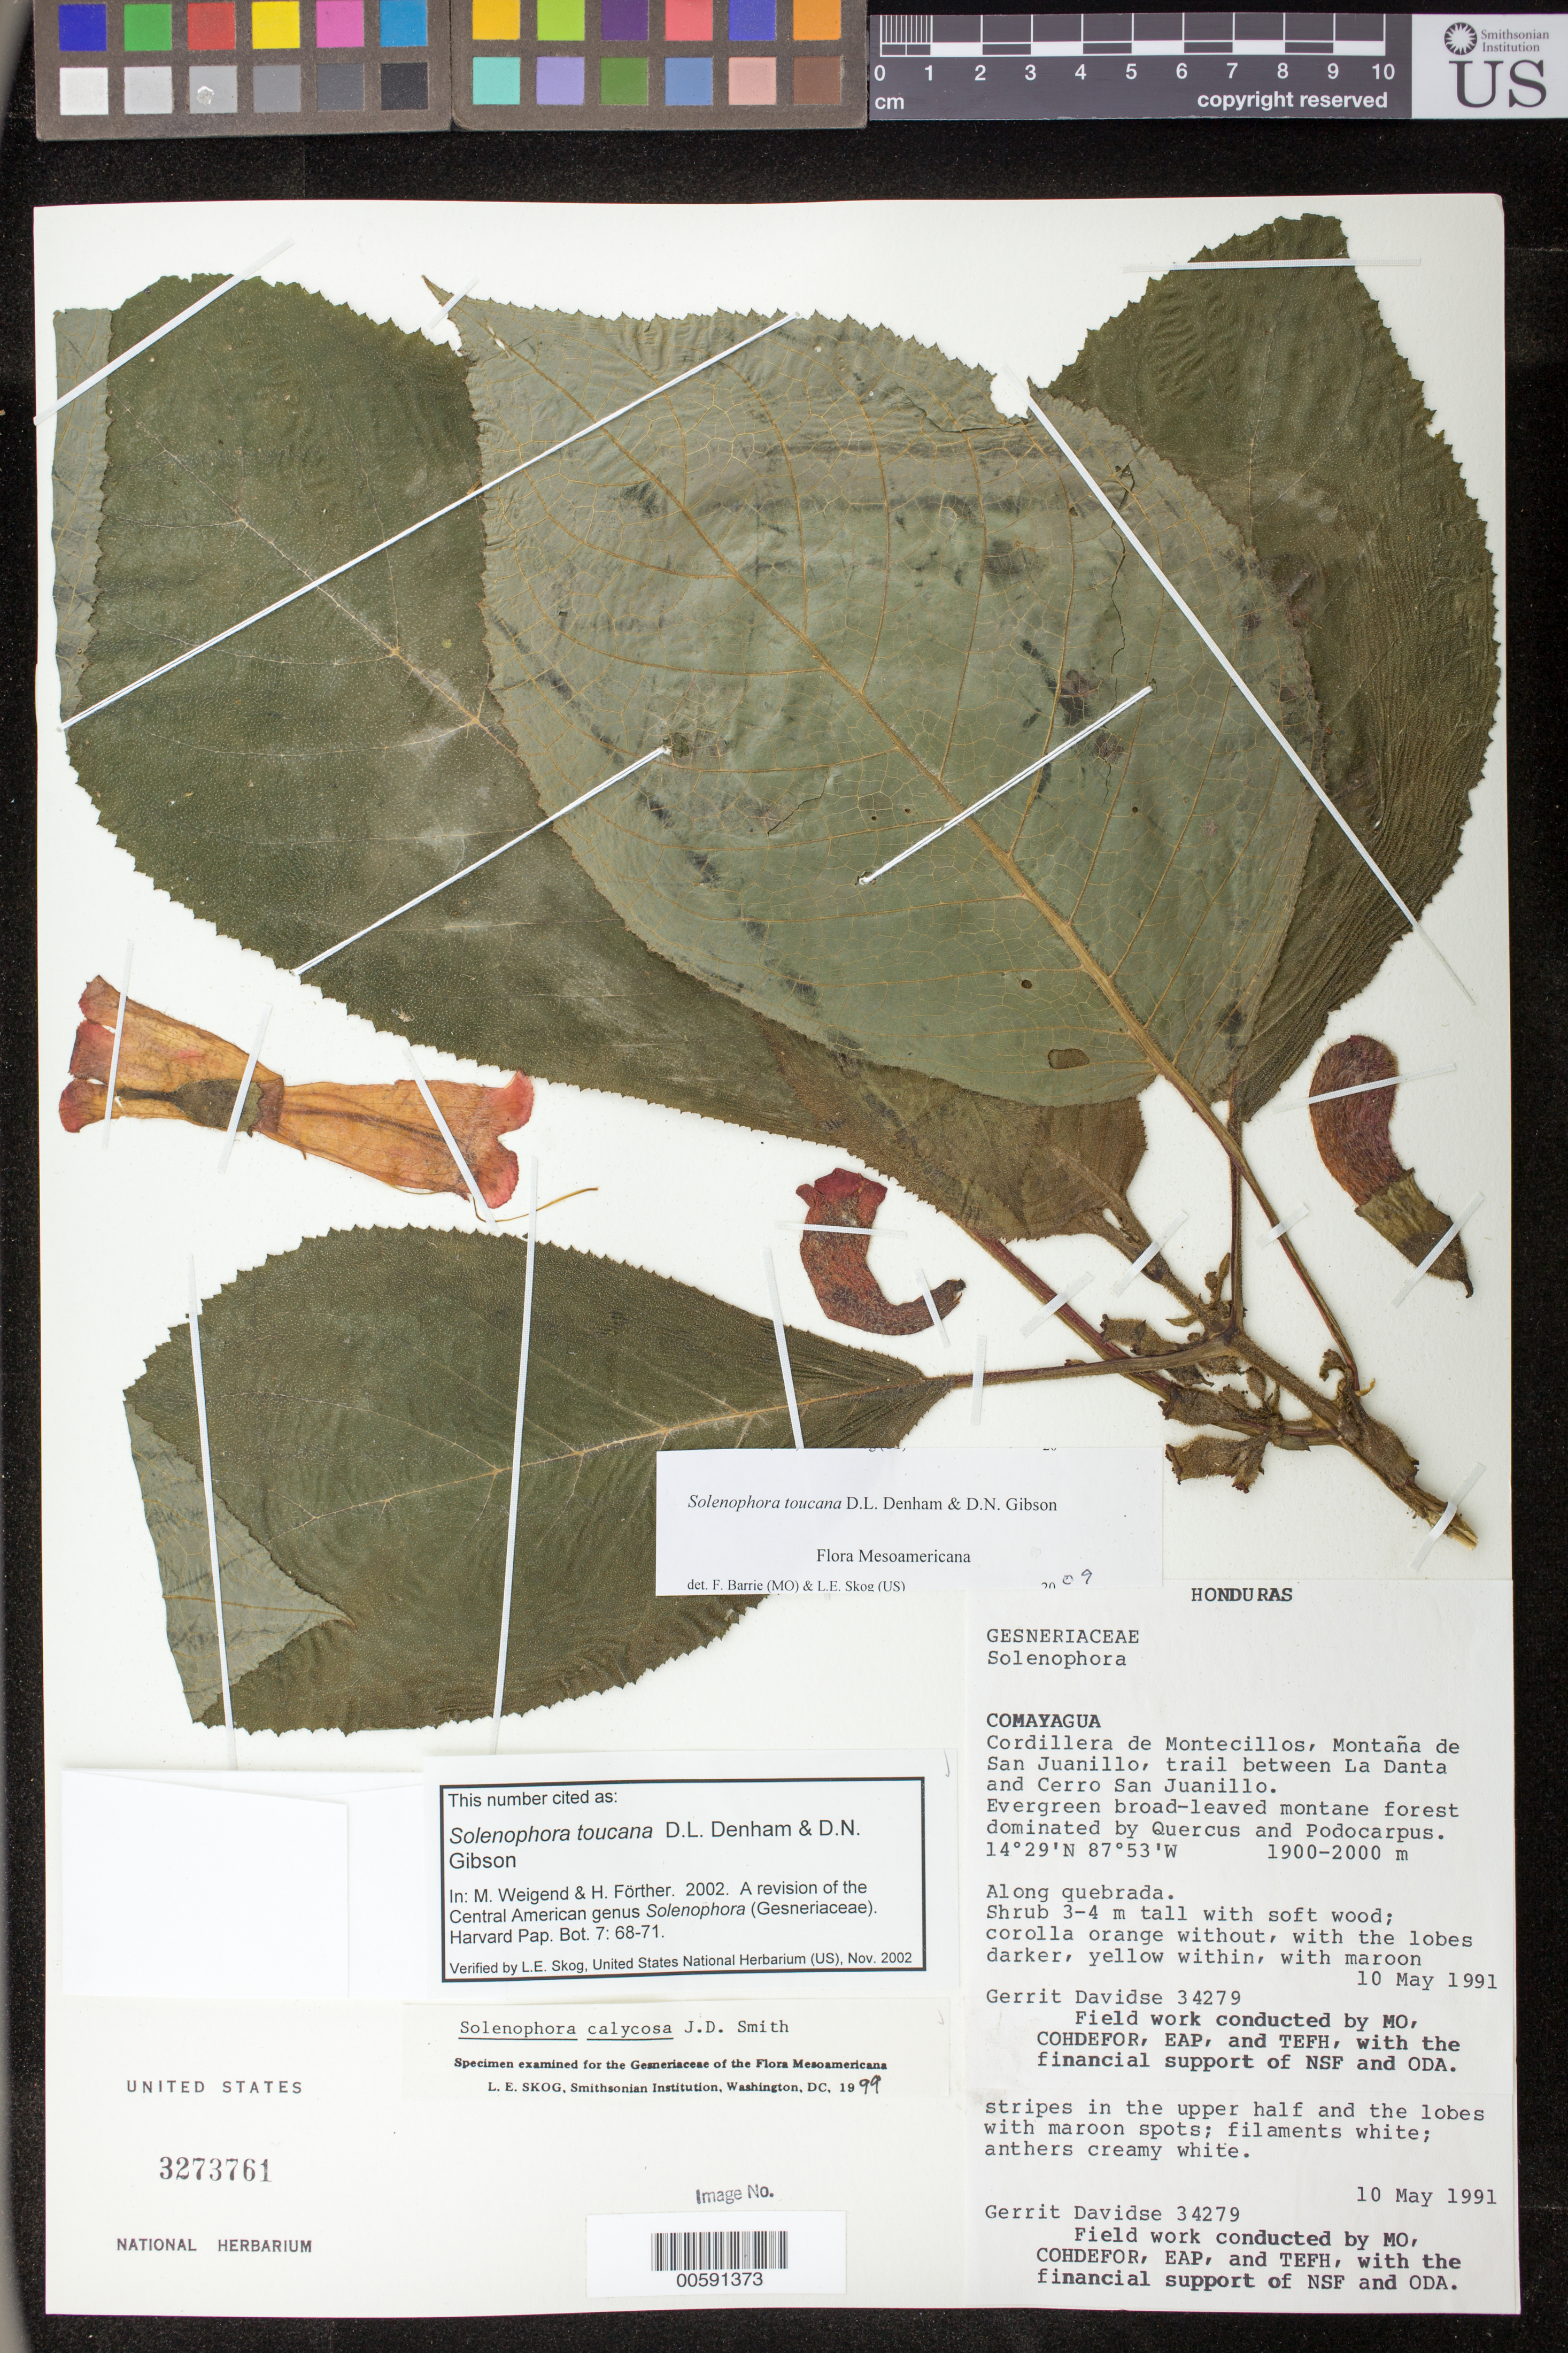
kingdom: Plantae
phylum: Tracheophyta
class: Magnoliopsida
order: Lamiales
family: Gesneriaceae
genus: Solenophora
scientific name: Solenophora toucana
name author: D.L. Denham & D.N. Gibson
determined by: Weigend; Förther, Harald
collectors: G. Davidse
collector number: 34279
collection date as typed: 10 May 1991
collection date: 1991-05-10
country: Honduras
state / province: Comayagua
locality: Cordillera de Montecillos, Montaña de San Juanillo, trail between La Danta and Cerro San Juanillo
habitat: Evergreen broad-leaved montane forest dominated by Quercus and Podocarpus; along quebrada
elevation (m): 1900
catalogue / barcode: US 3273761